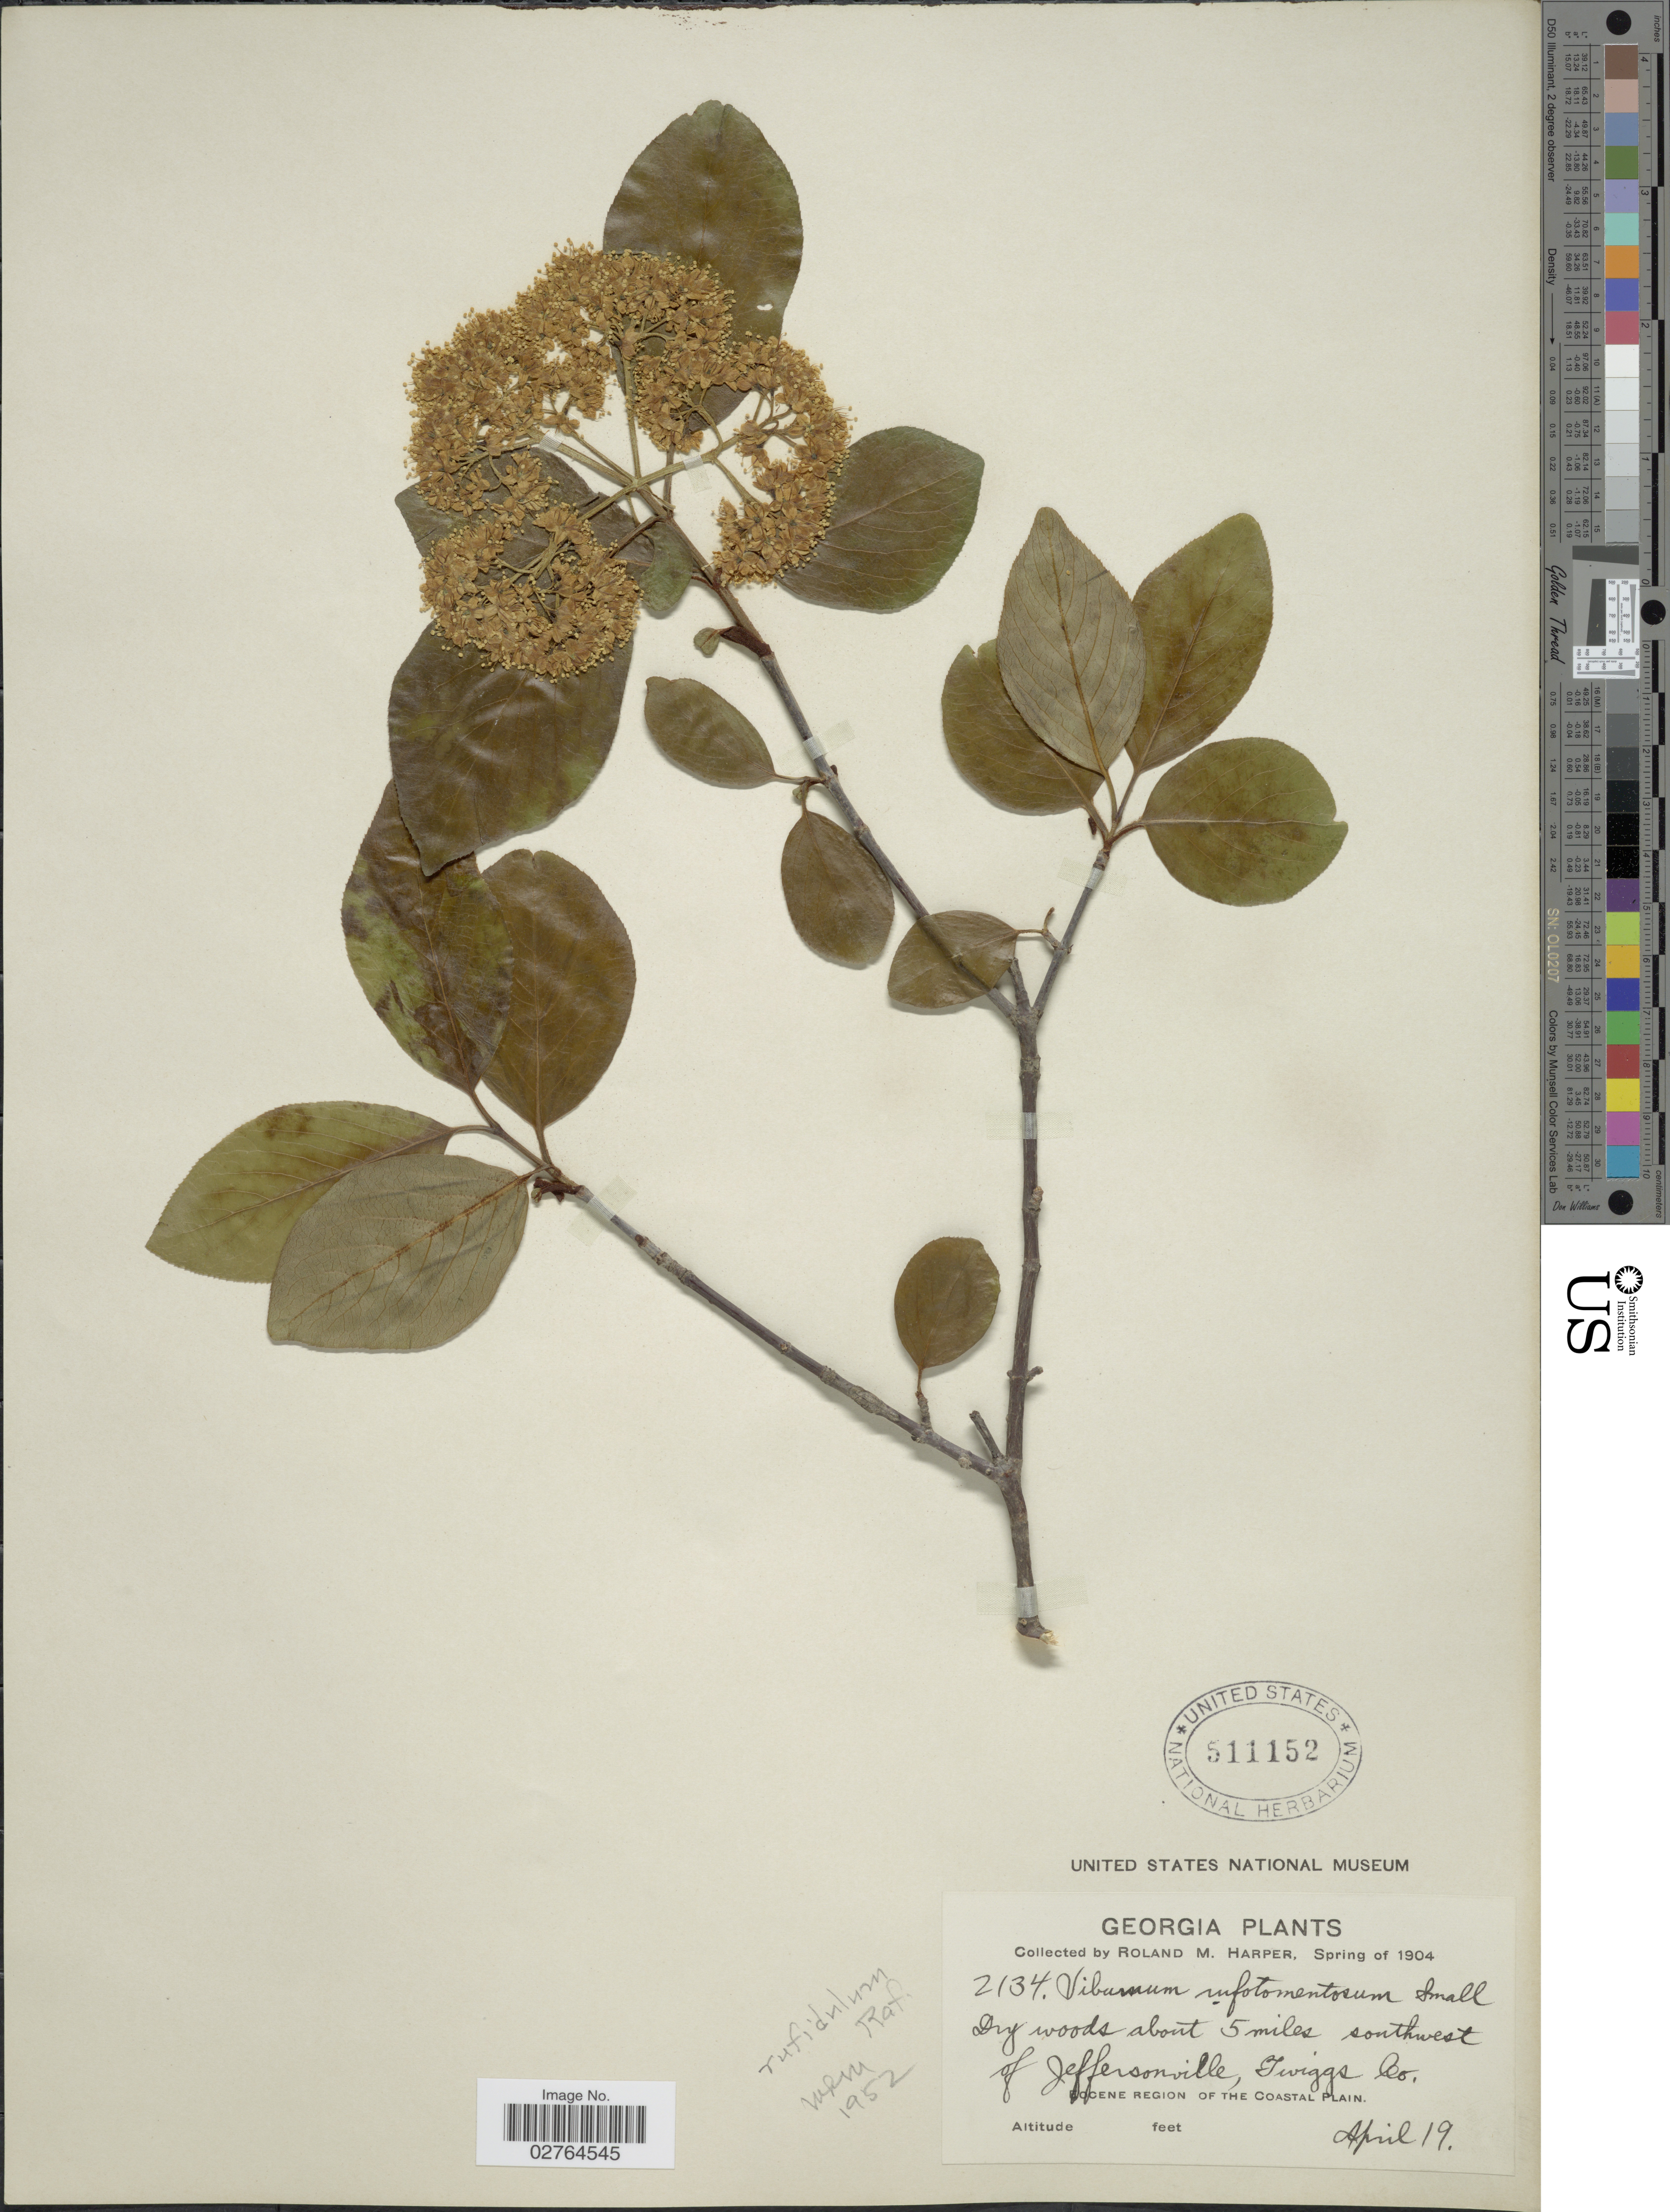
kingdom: Plantae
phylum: Tracheophyta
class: Magnoliopsida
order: Dipsacales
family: Viburnaceae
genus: Viburnum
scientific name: Viburnum rufidulum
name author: Raf.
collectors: R. M. Harper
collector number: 2134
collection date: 1904-04-19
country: United States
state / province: Georgia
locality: Dry woods about 5 miles southwest of Jeffersonville, Twiggs Co. Eocene Region of the Coastal Plain.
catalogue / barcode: US 511152